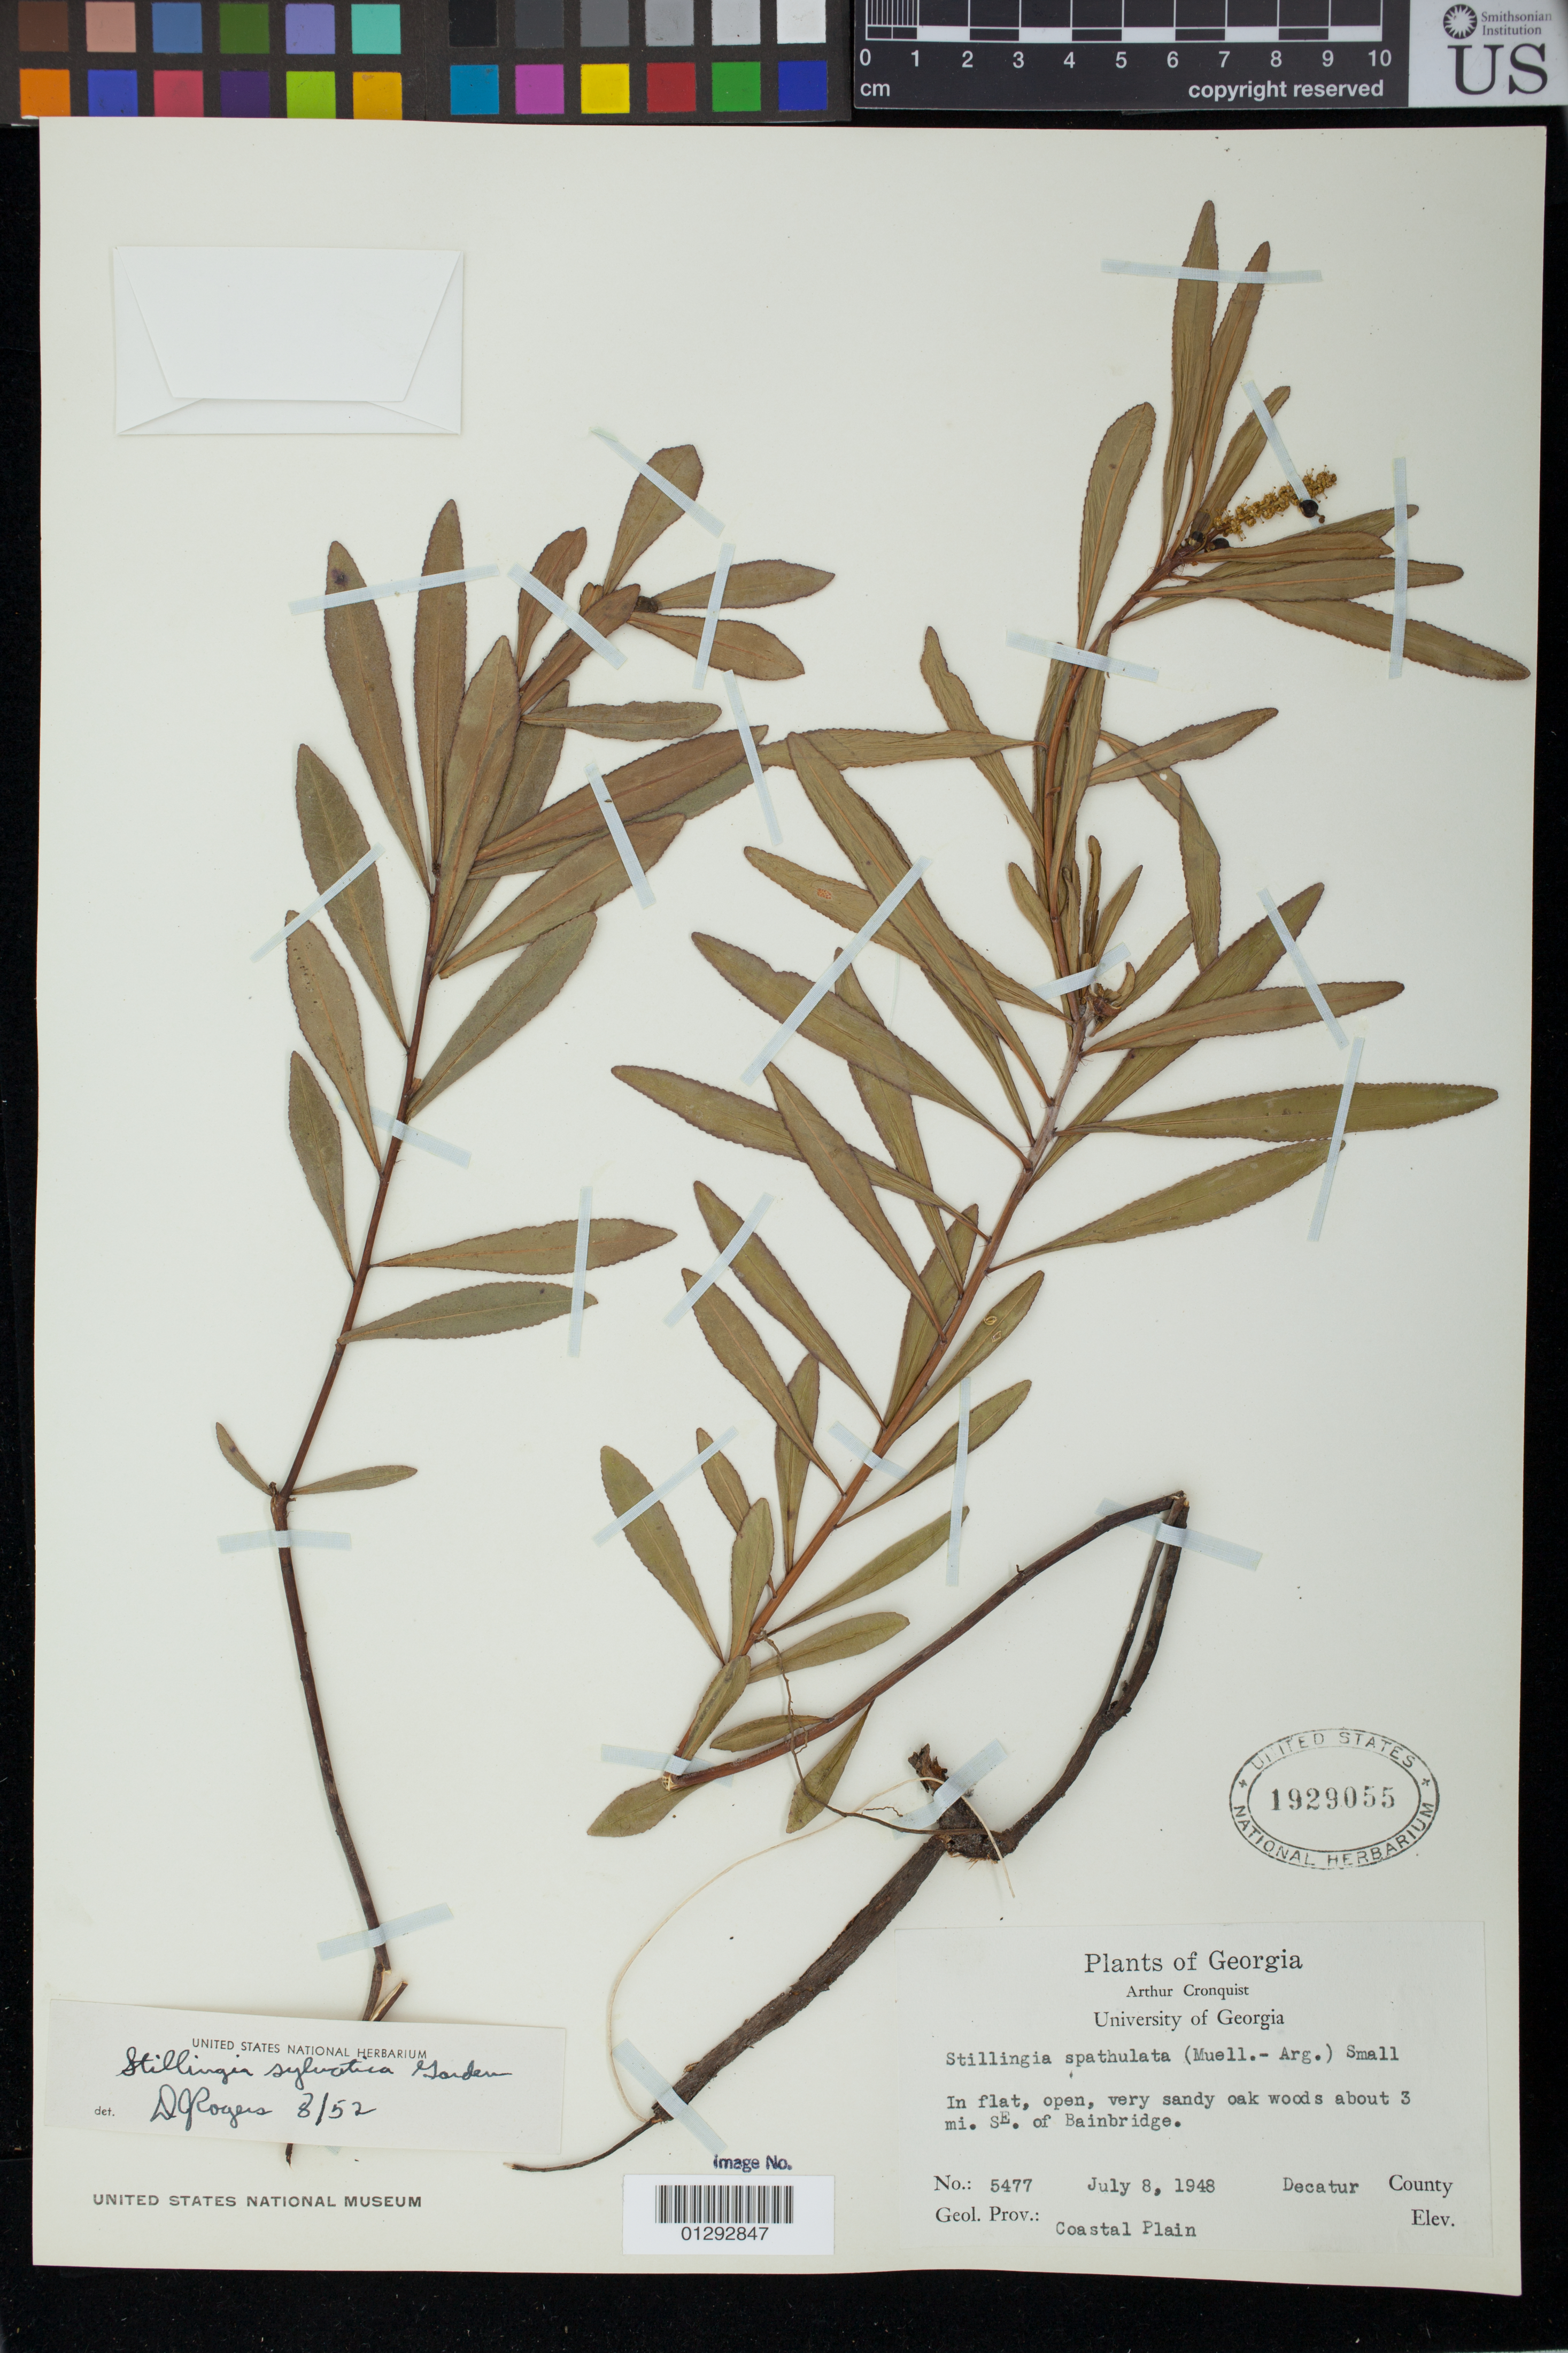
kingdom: Plantae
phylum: Tracheophyta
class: Magnoliopsida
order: Malpighiales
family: Euphorbiaceae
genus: Stillingia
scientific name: Stillingia sylvatica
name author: L.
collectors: A. J. Cronquist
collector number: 5477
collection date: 1948-07-08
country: United States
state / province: Georgia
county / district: Decatur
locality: about 3 mi SE of Bainbridge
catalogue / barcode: US 1929055